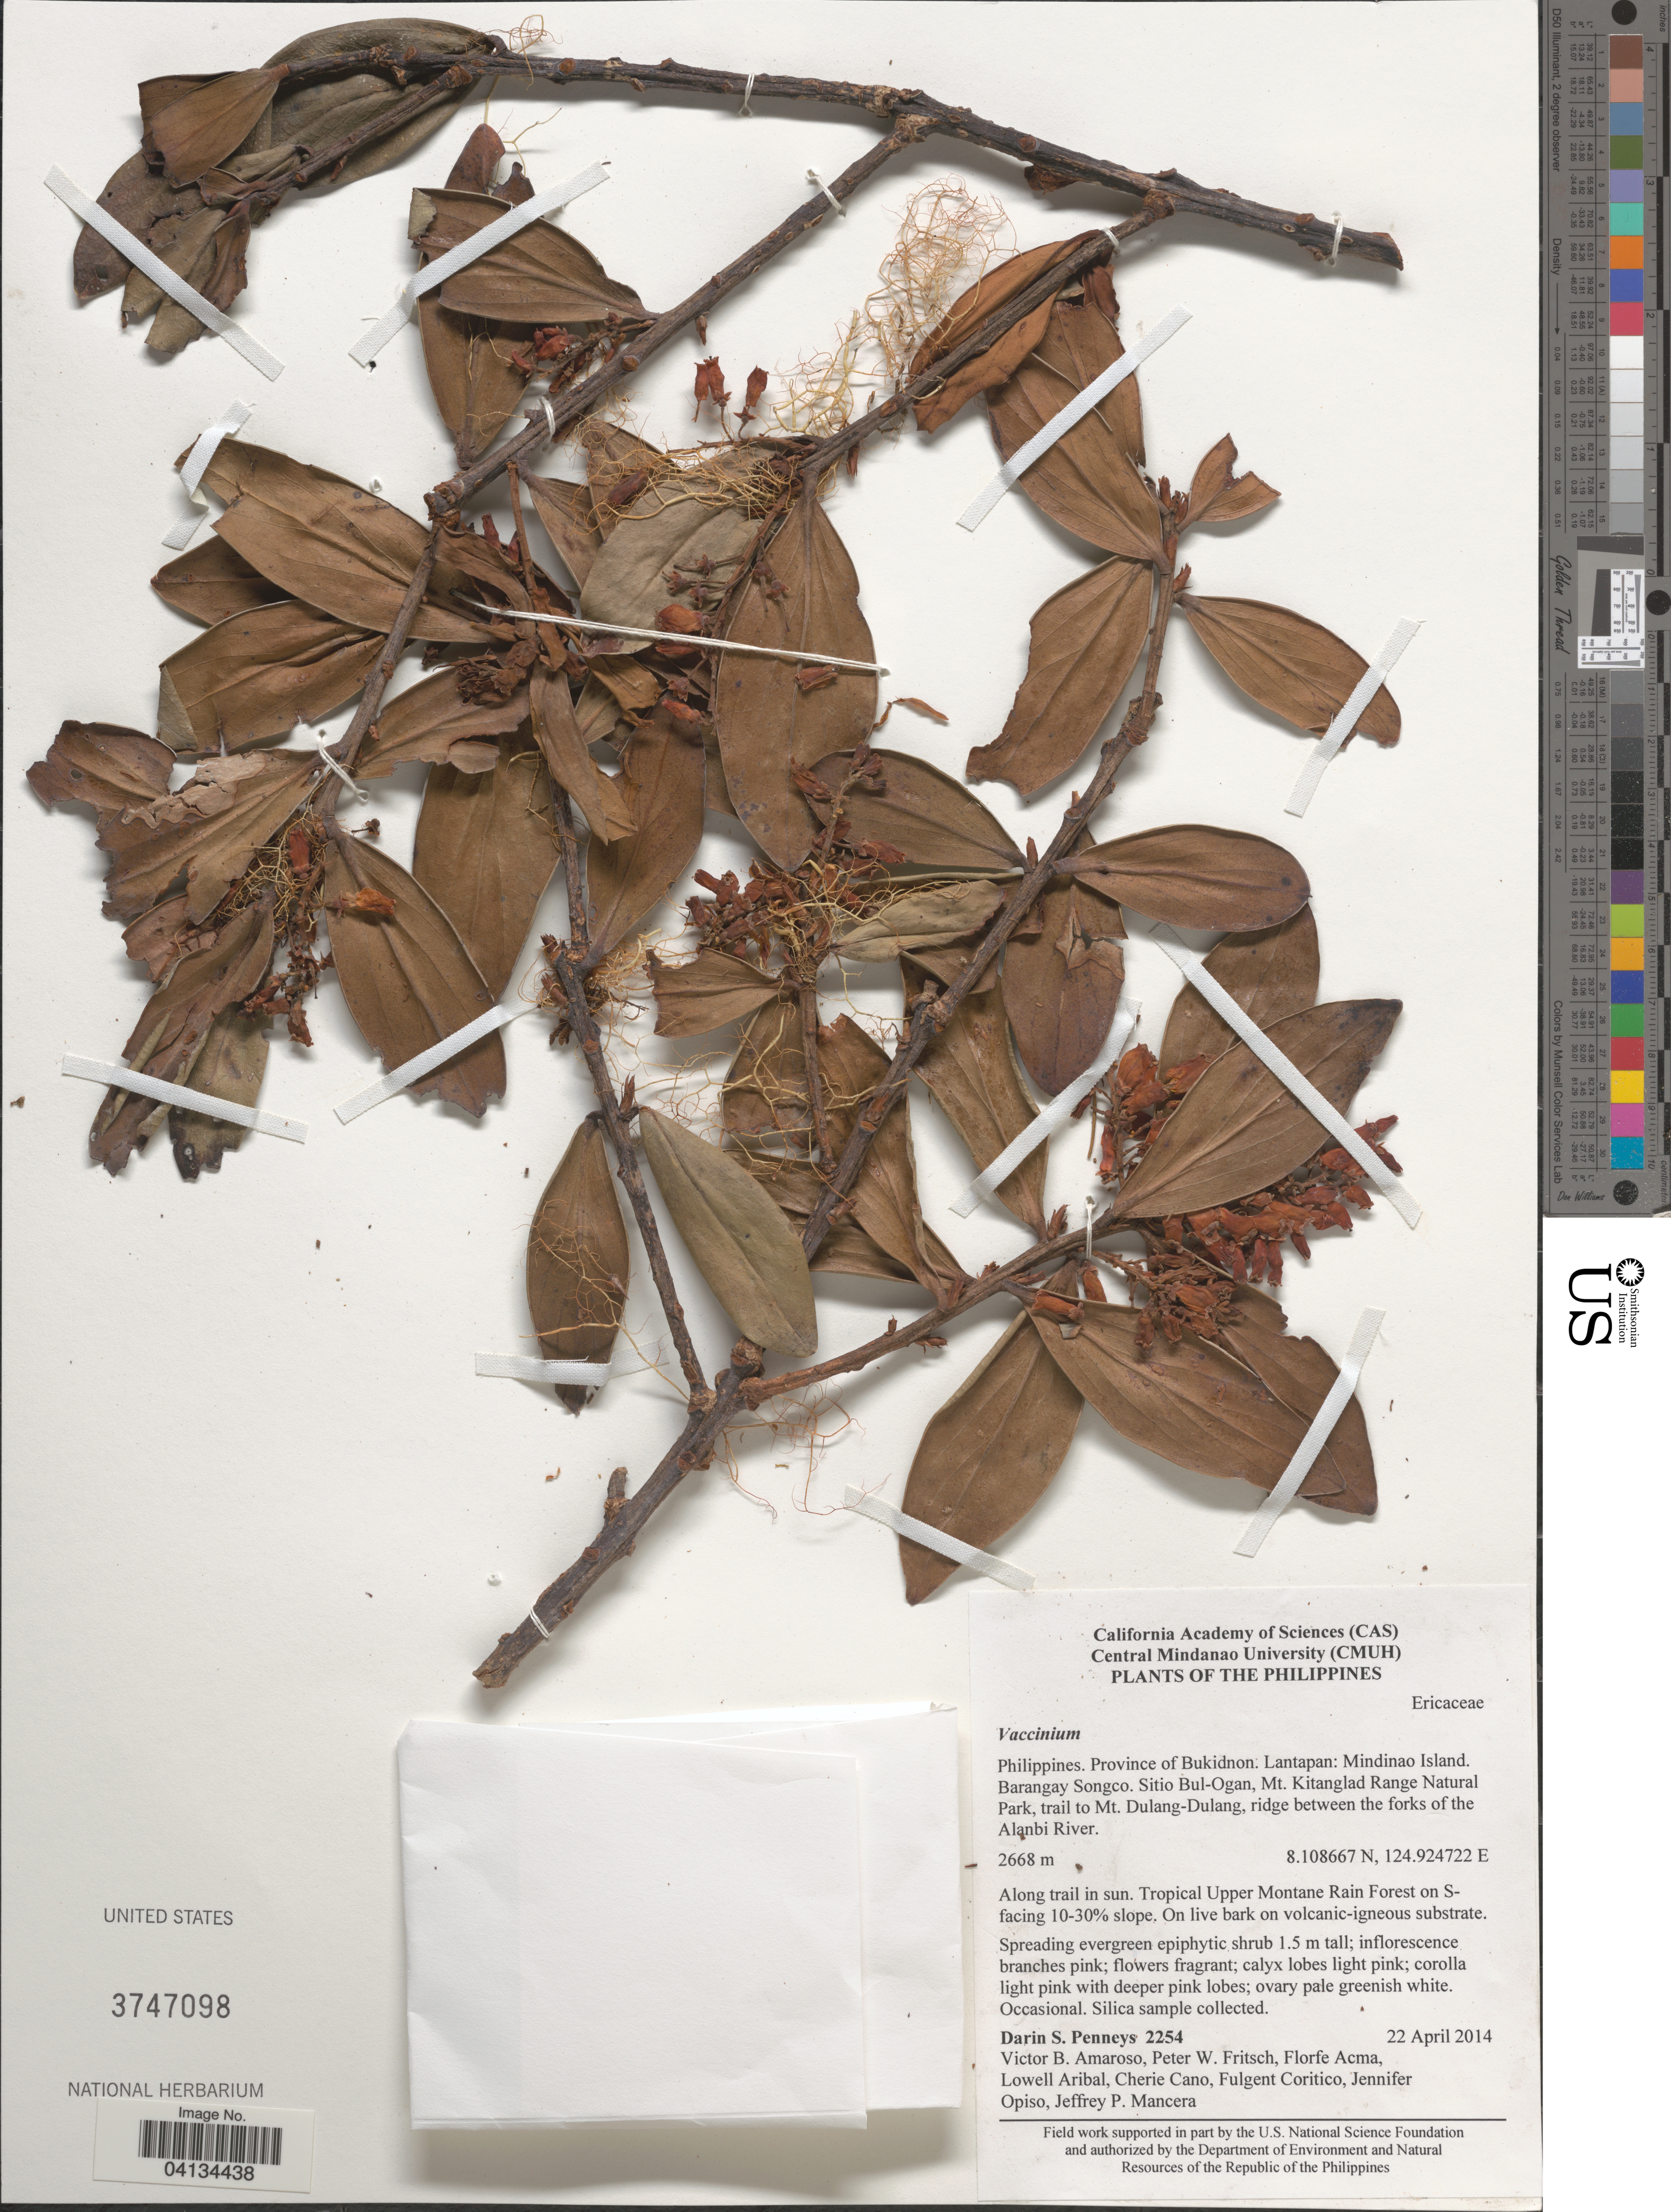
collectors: D. S. Penneys, V. Amoroso, P. W. Fritsch, F. Acma & et al.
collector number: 2254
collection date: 2014-04-22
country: Philippines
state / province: Northern Mindanao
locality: Province of Bukidnon. Lantapan: Mindinao Island. Barangay Songco. Sitio Bul-Ogan, Mt. Kitanglad Range Natural Park, trail to Mt. Dulang-Dulang, ridge between the forks of the Alanbi River. Tropical Upper Montane Rain Forest on S-facing 10-30% slope.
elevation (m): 2668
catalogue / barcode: US 3747098